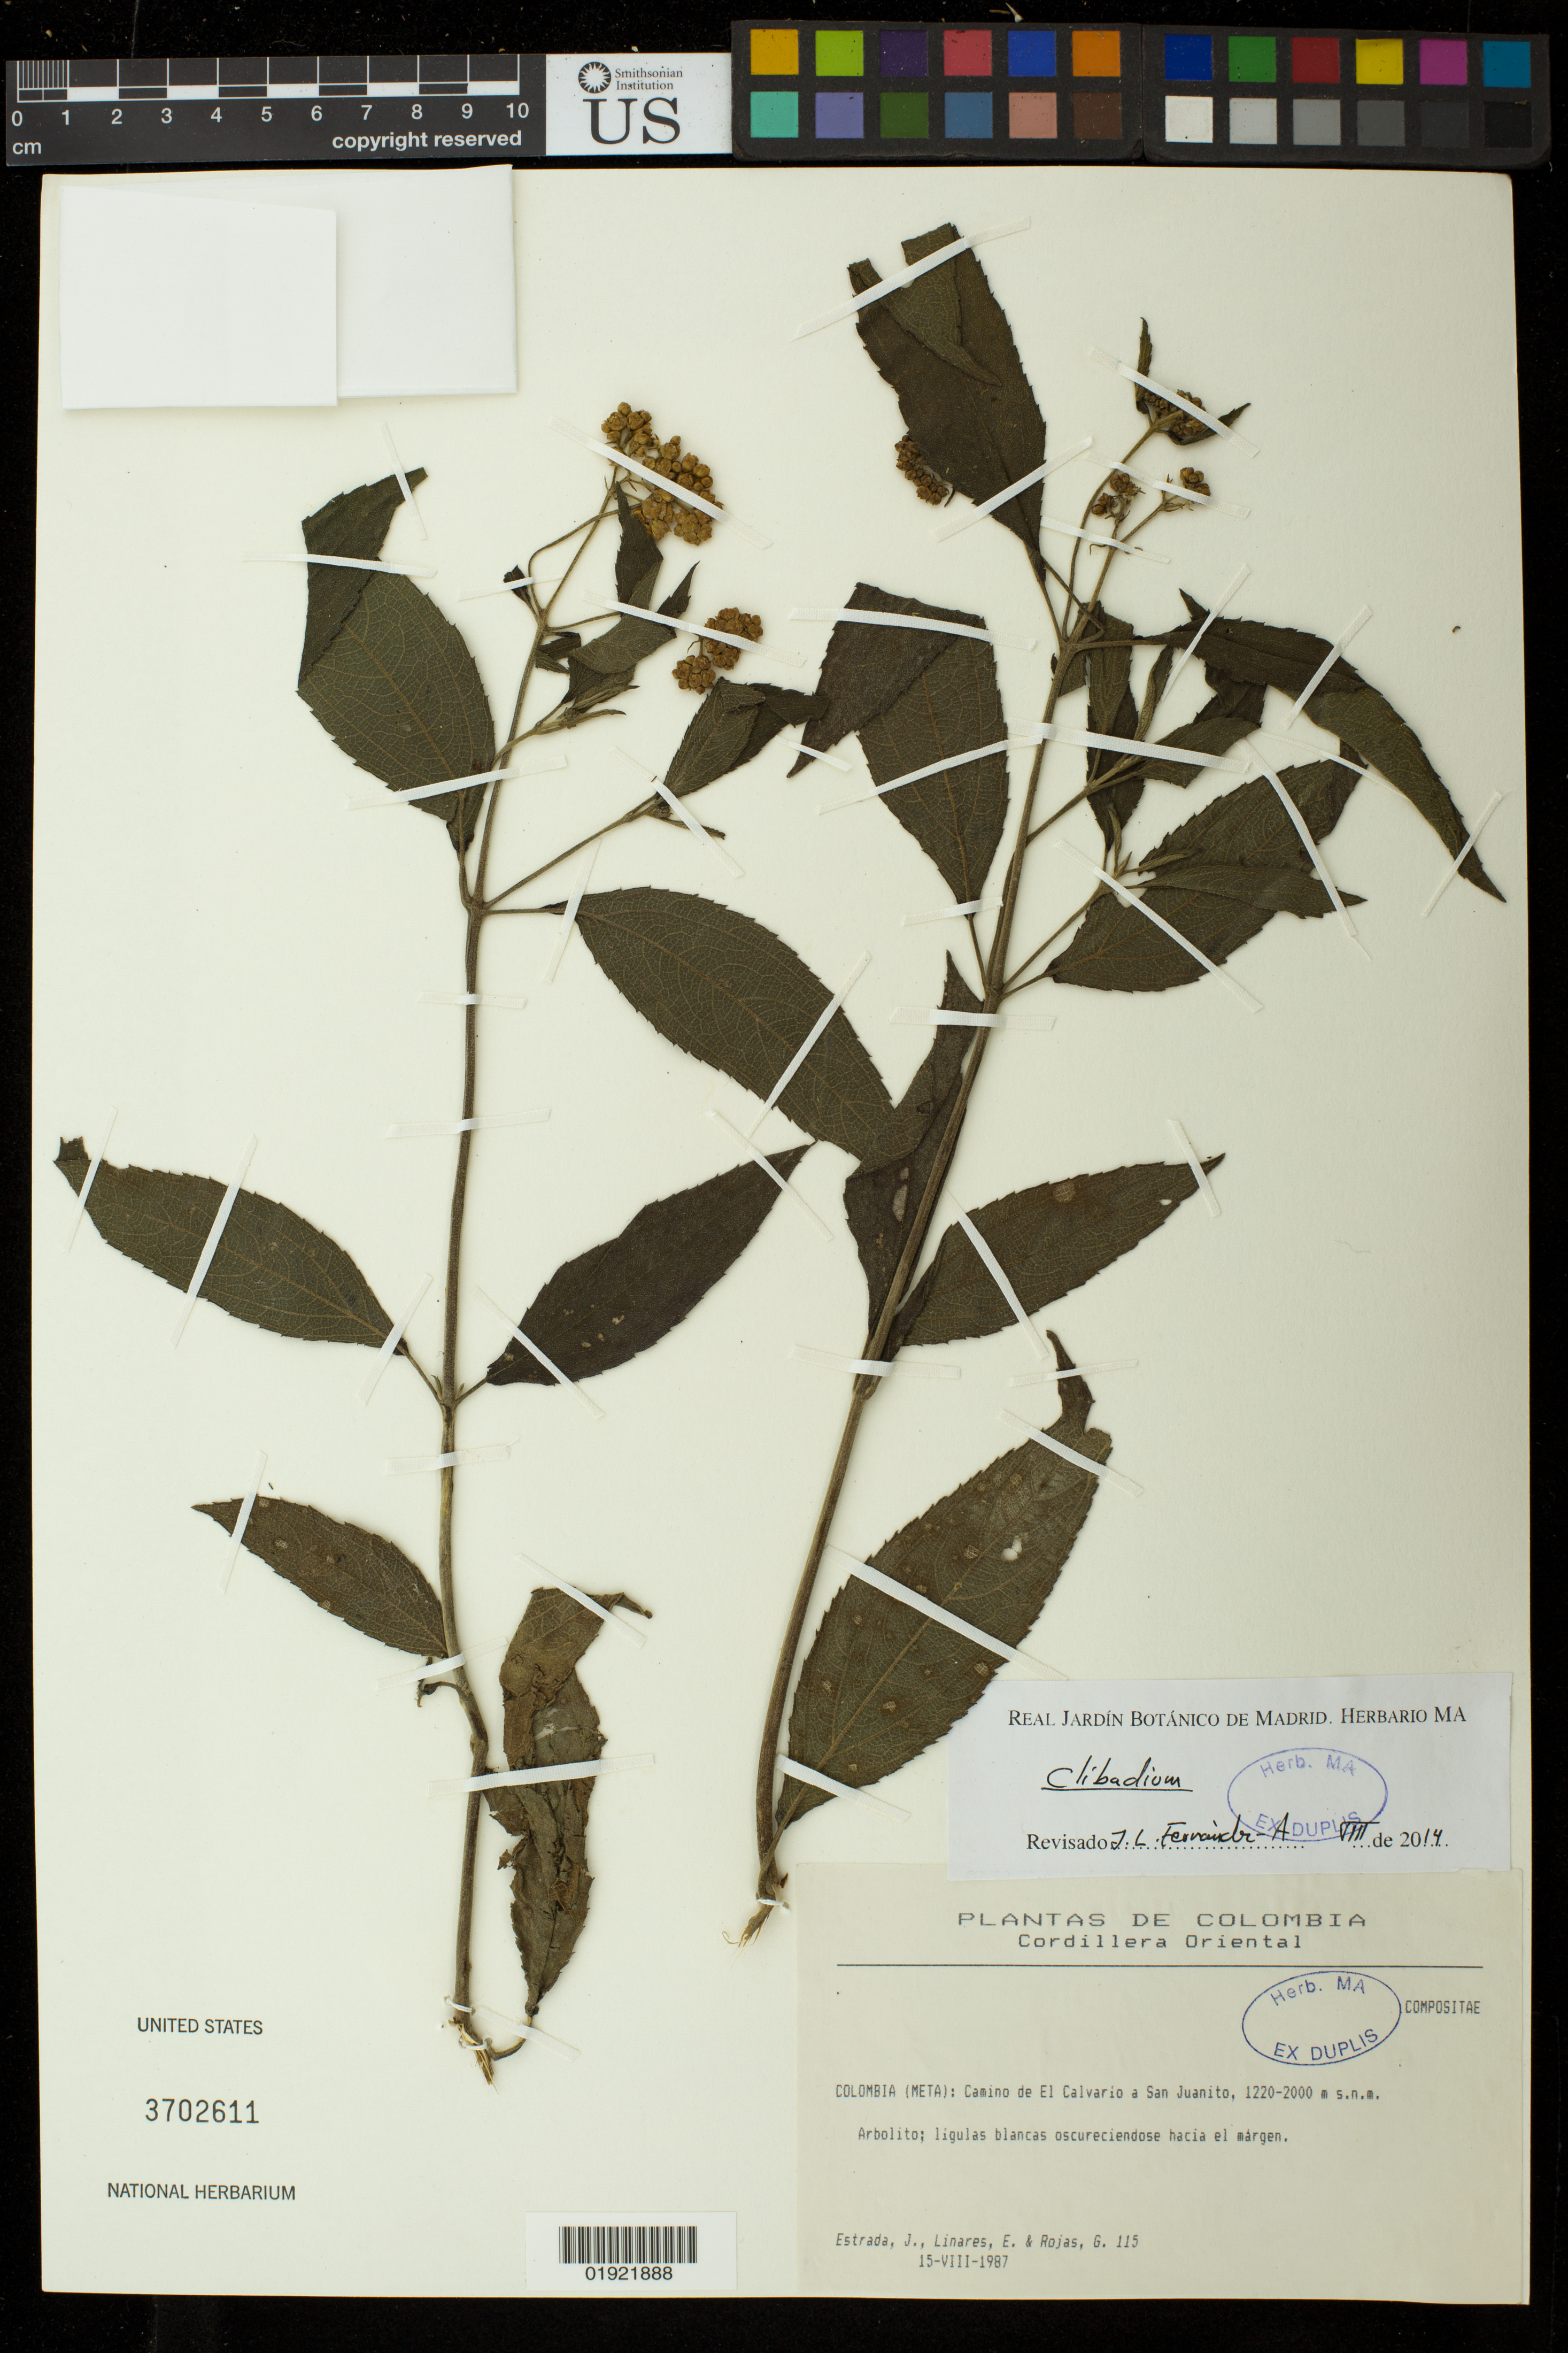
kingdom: Plantae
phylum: Tracheophyta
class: Magnoliopsida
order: Asterales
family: Asteraceae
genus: Clibadium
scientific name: Clibadium sp.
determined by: Fernández-Alonso, J. L.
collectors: J. Estrada, E. Linares & G. Rojas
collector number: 115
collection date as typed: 15-VIII-1987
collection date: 1987-08-15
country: Colombia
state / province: Meta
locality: Camino de El Calvario a San Juanito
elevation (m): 1220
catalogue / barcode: US 3702611